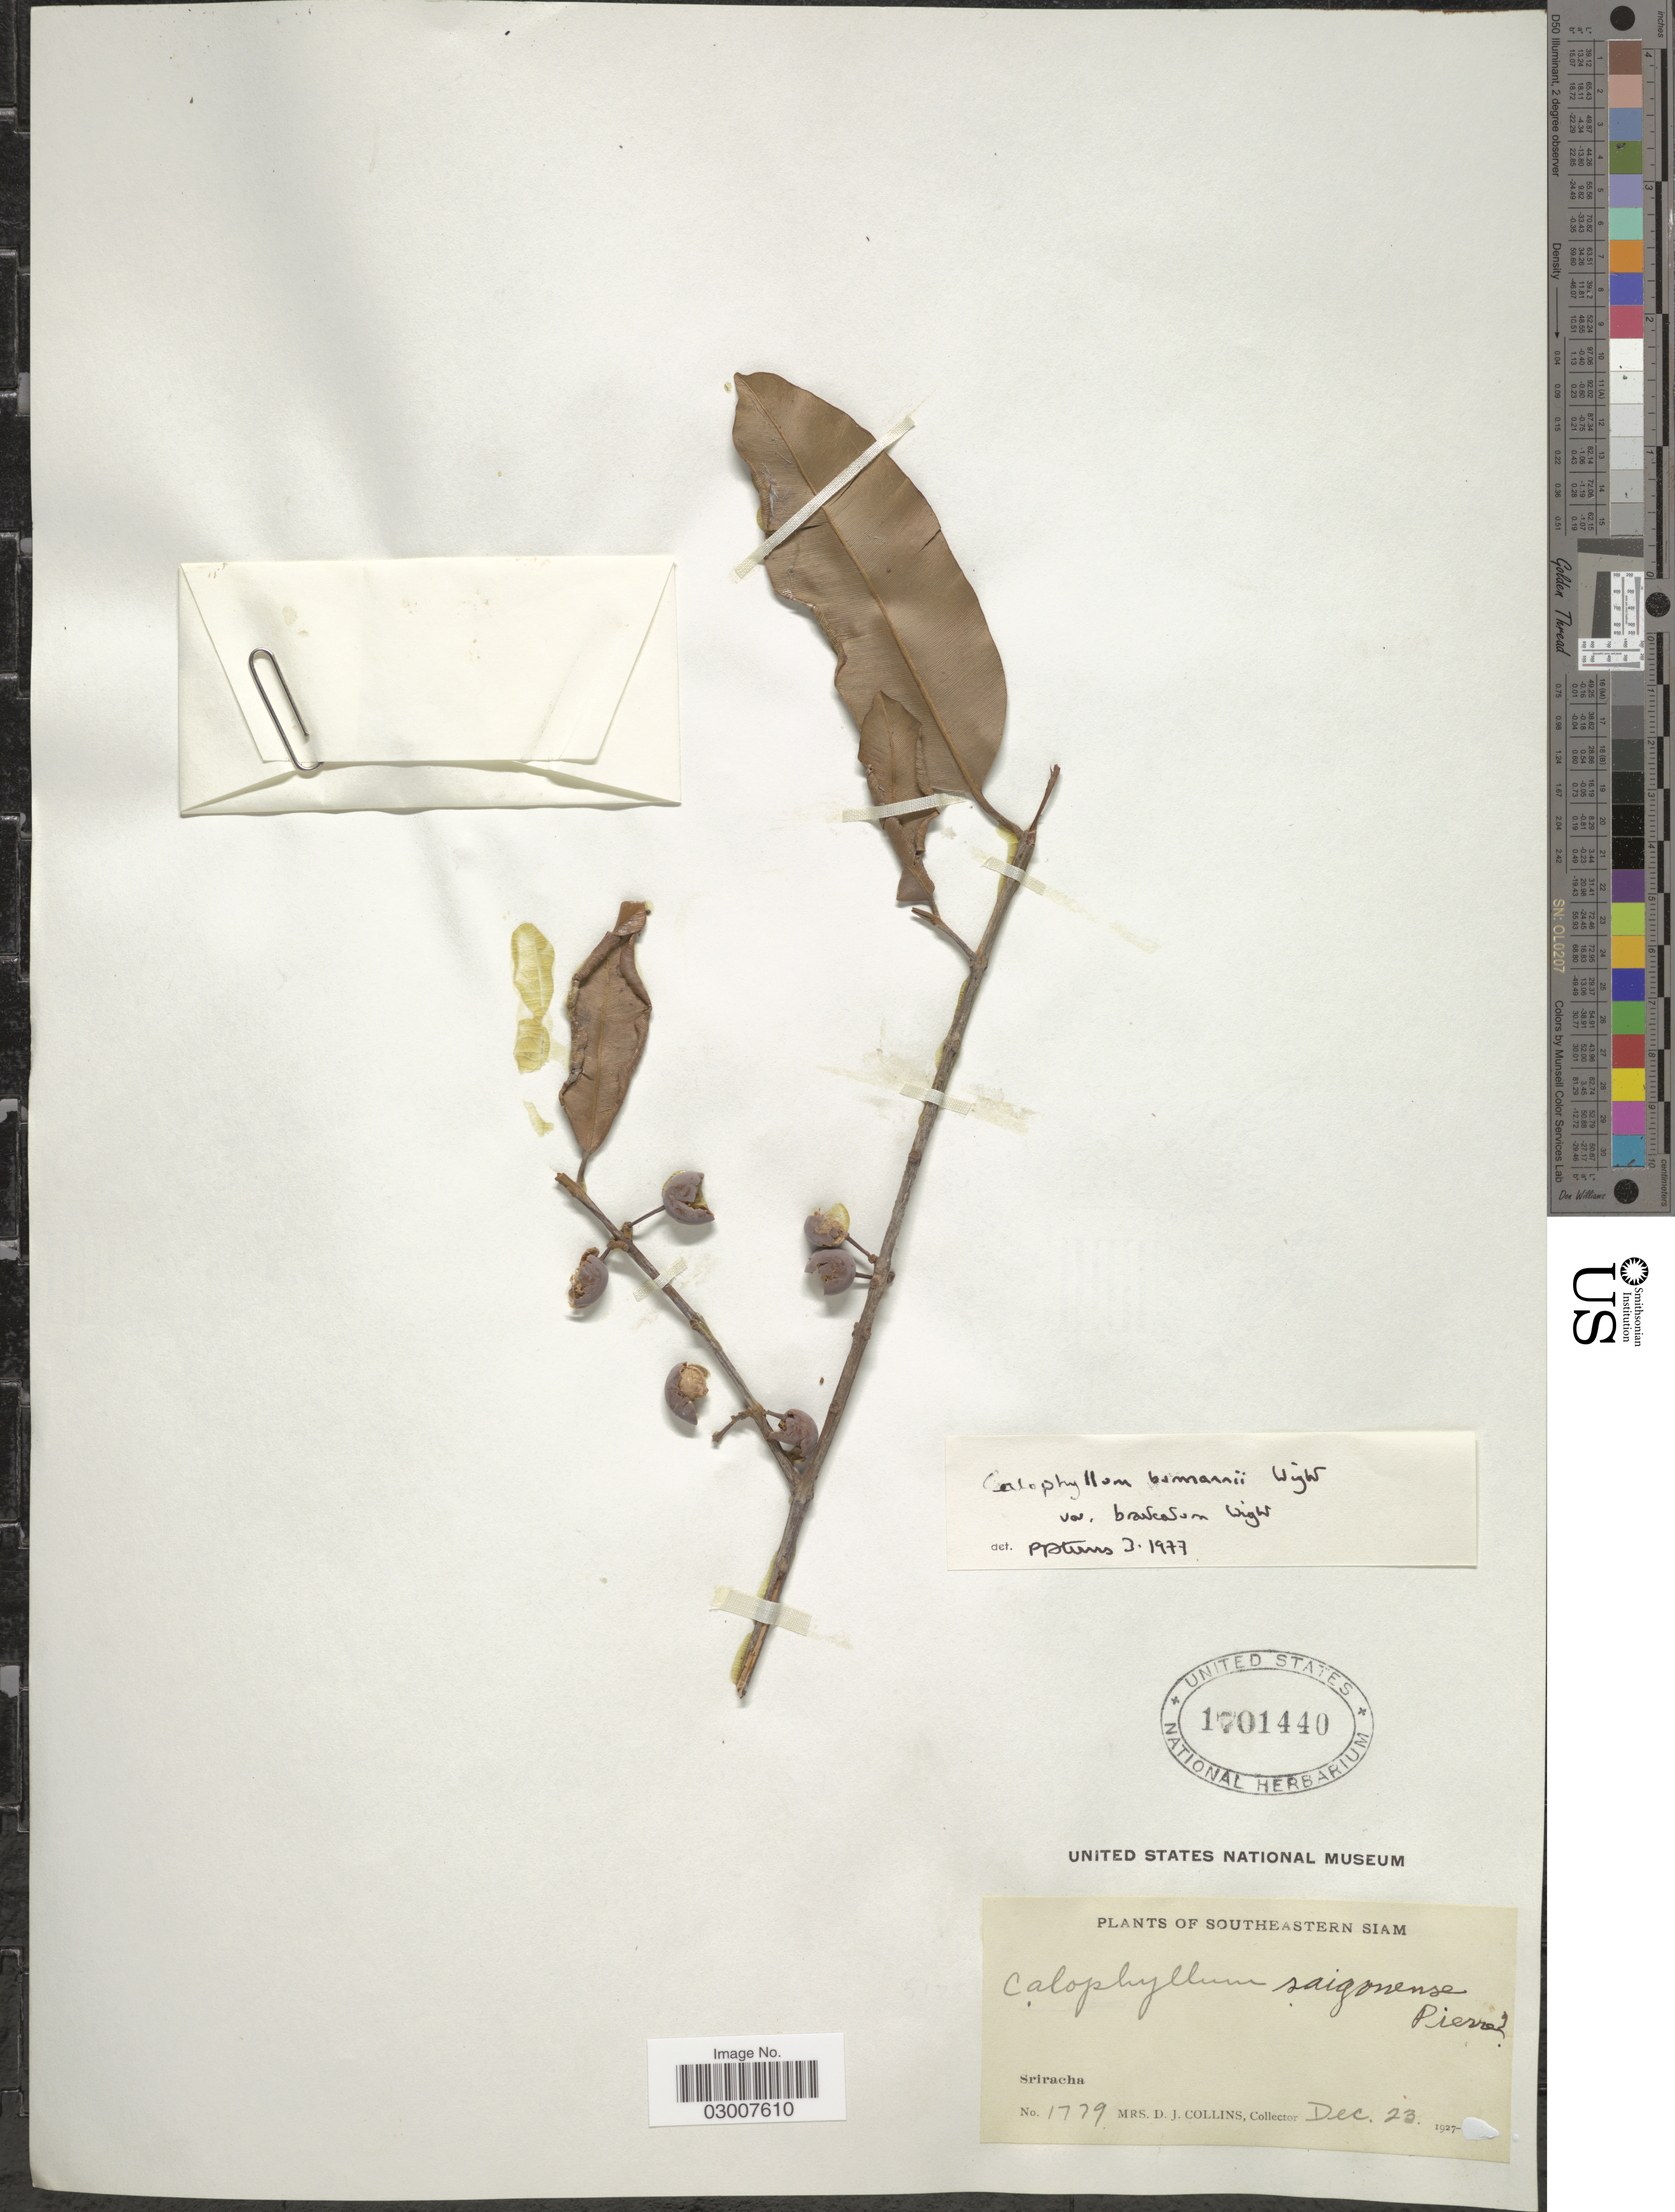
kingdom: Plantae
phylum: Tracheophyta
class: Magnoliopsida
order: Malpighiales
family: Calophyllaceae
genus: Calophyllum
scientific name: Calophyllum calaba var. bracteatum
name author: (Wight) P.F. Stevens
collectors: Mrs. D. J. Collins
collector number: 1779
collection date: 1927-12-23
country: Thailand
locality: Southeastern Siam. Sriracha.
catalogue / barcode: US 1701440